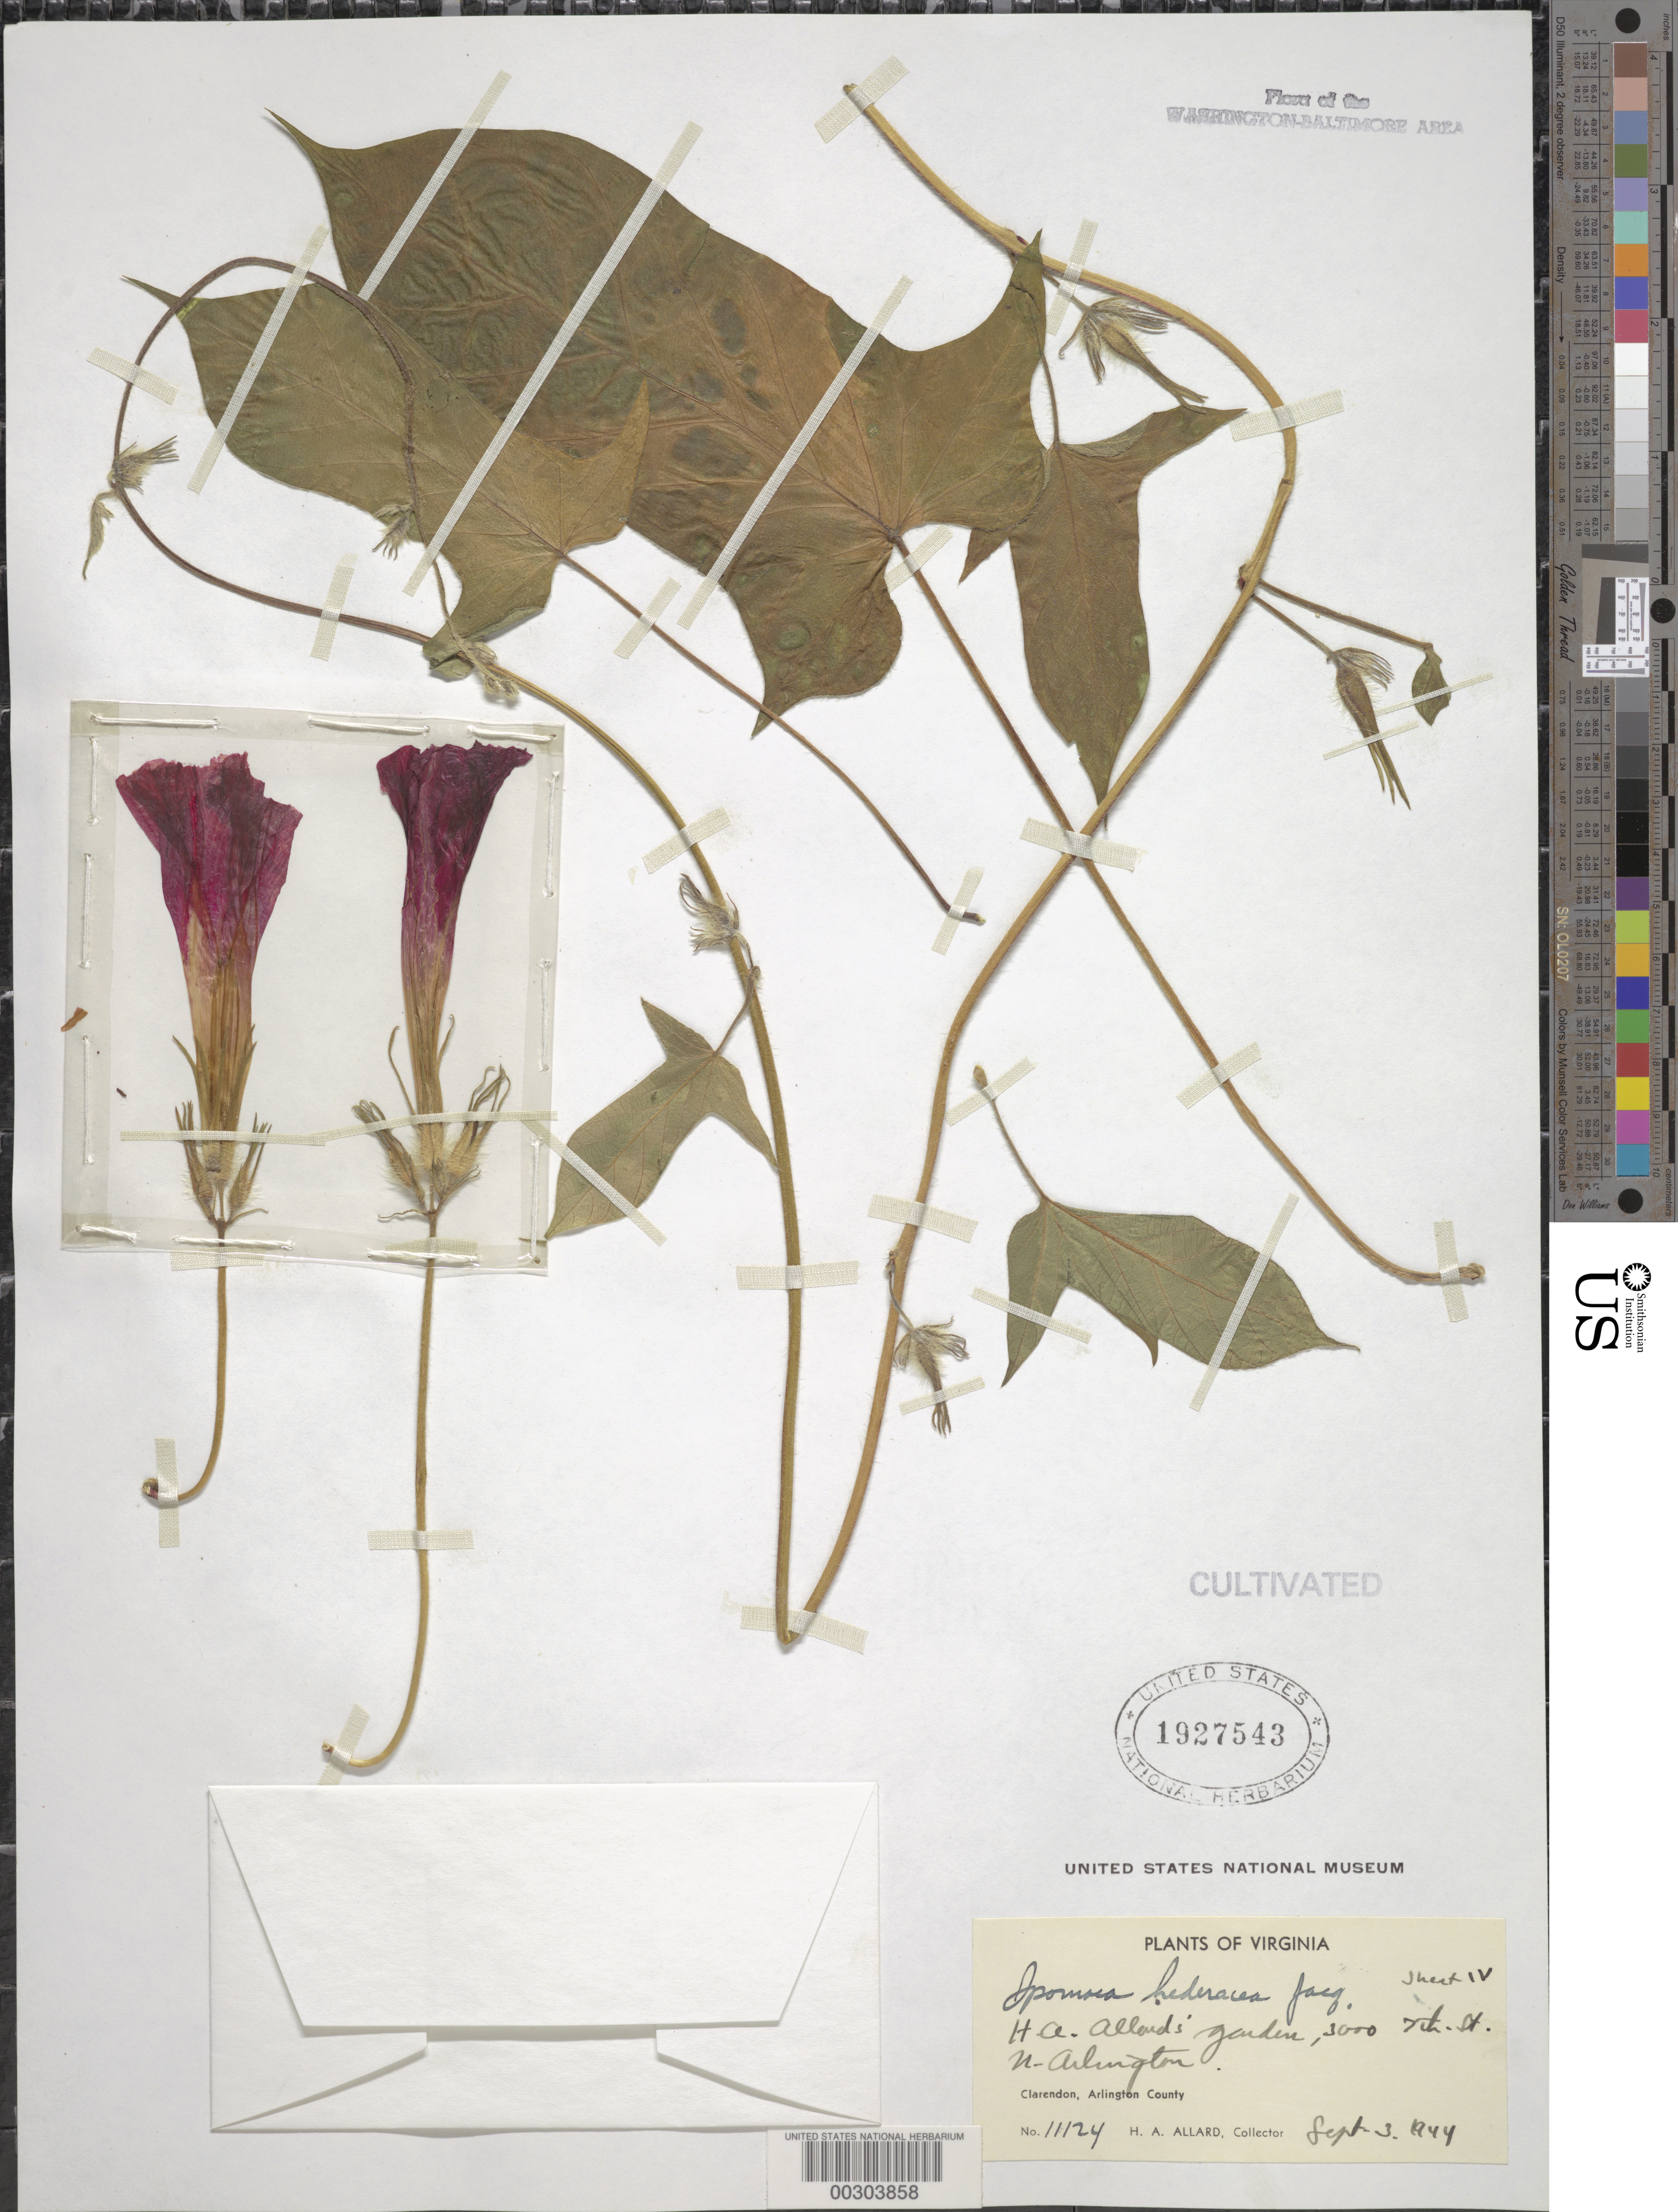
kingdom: Plantae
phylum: Tracheophyta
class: Magnoliopsida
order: Solanales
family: Convolvulaceae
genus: Ipomoea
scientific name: Ipomoea hederacea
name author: Jacq.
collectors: H. A. Allard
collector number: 11124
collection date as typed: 03 Sep 1944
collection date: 1944-09-03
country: United States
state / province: Virginia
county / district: Arlington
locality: Clarendon, 3000 7th St N., H.A. Allard's garden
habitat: Garden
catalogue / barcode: US 1927543